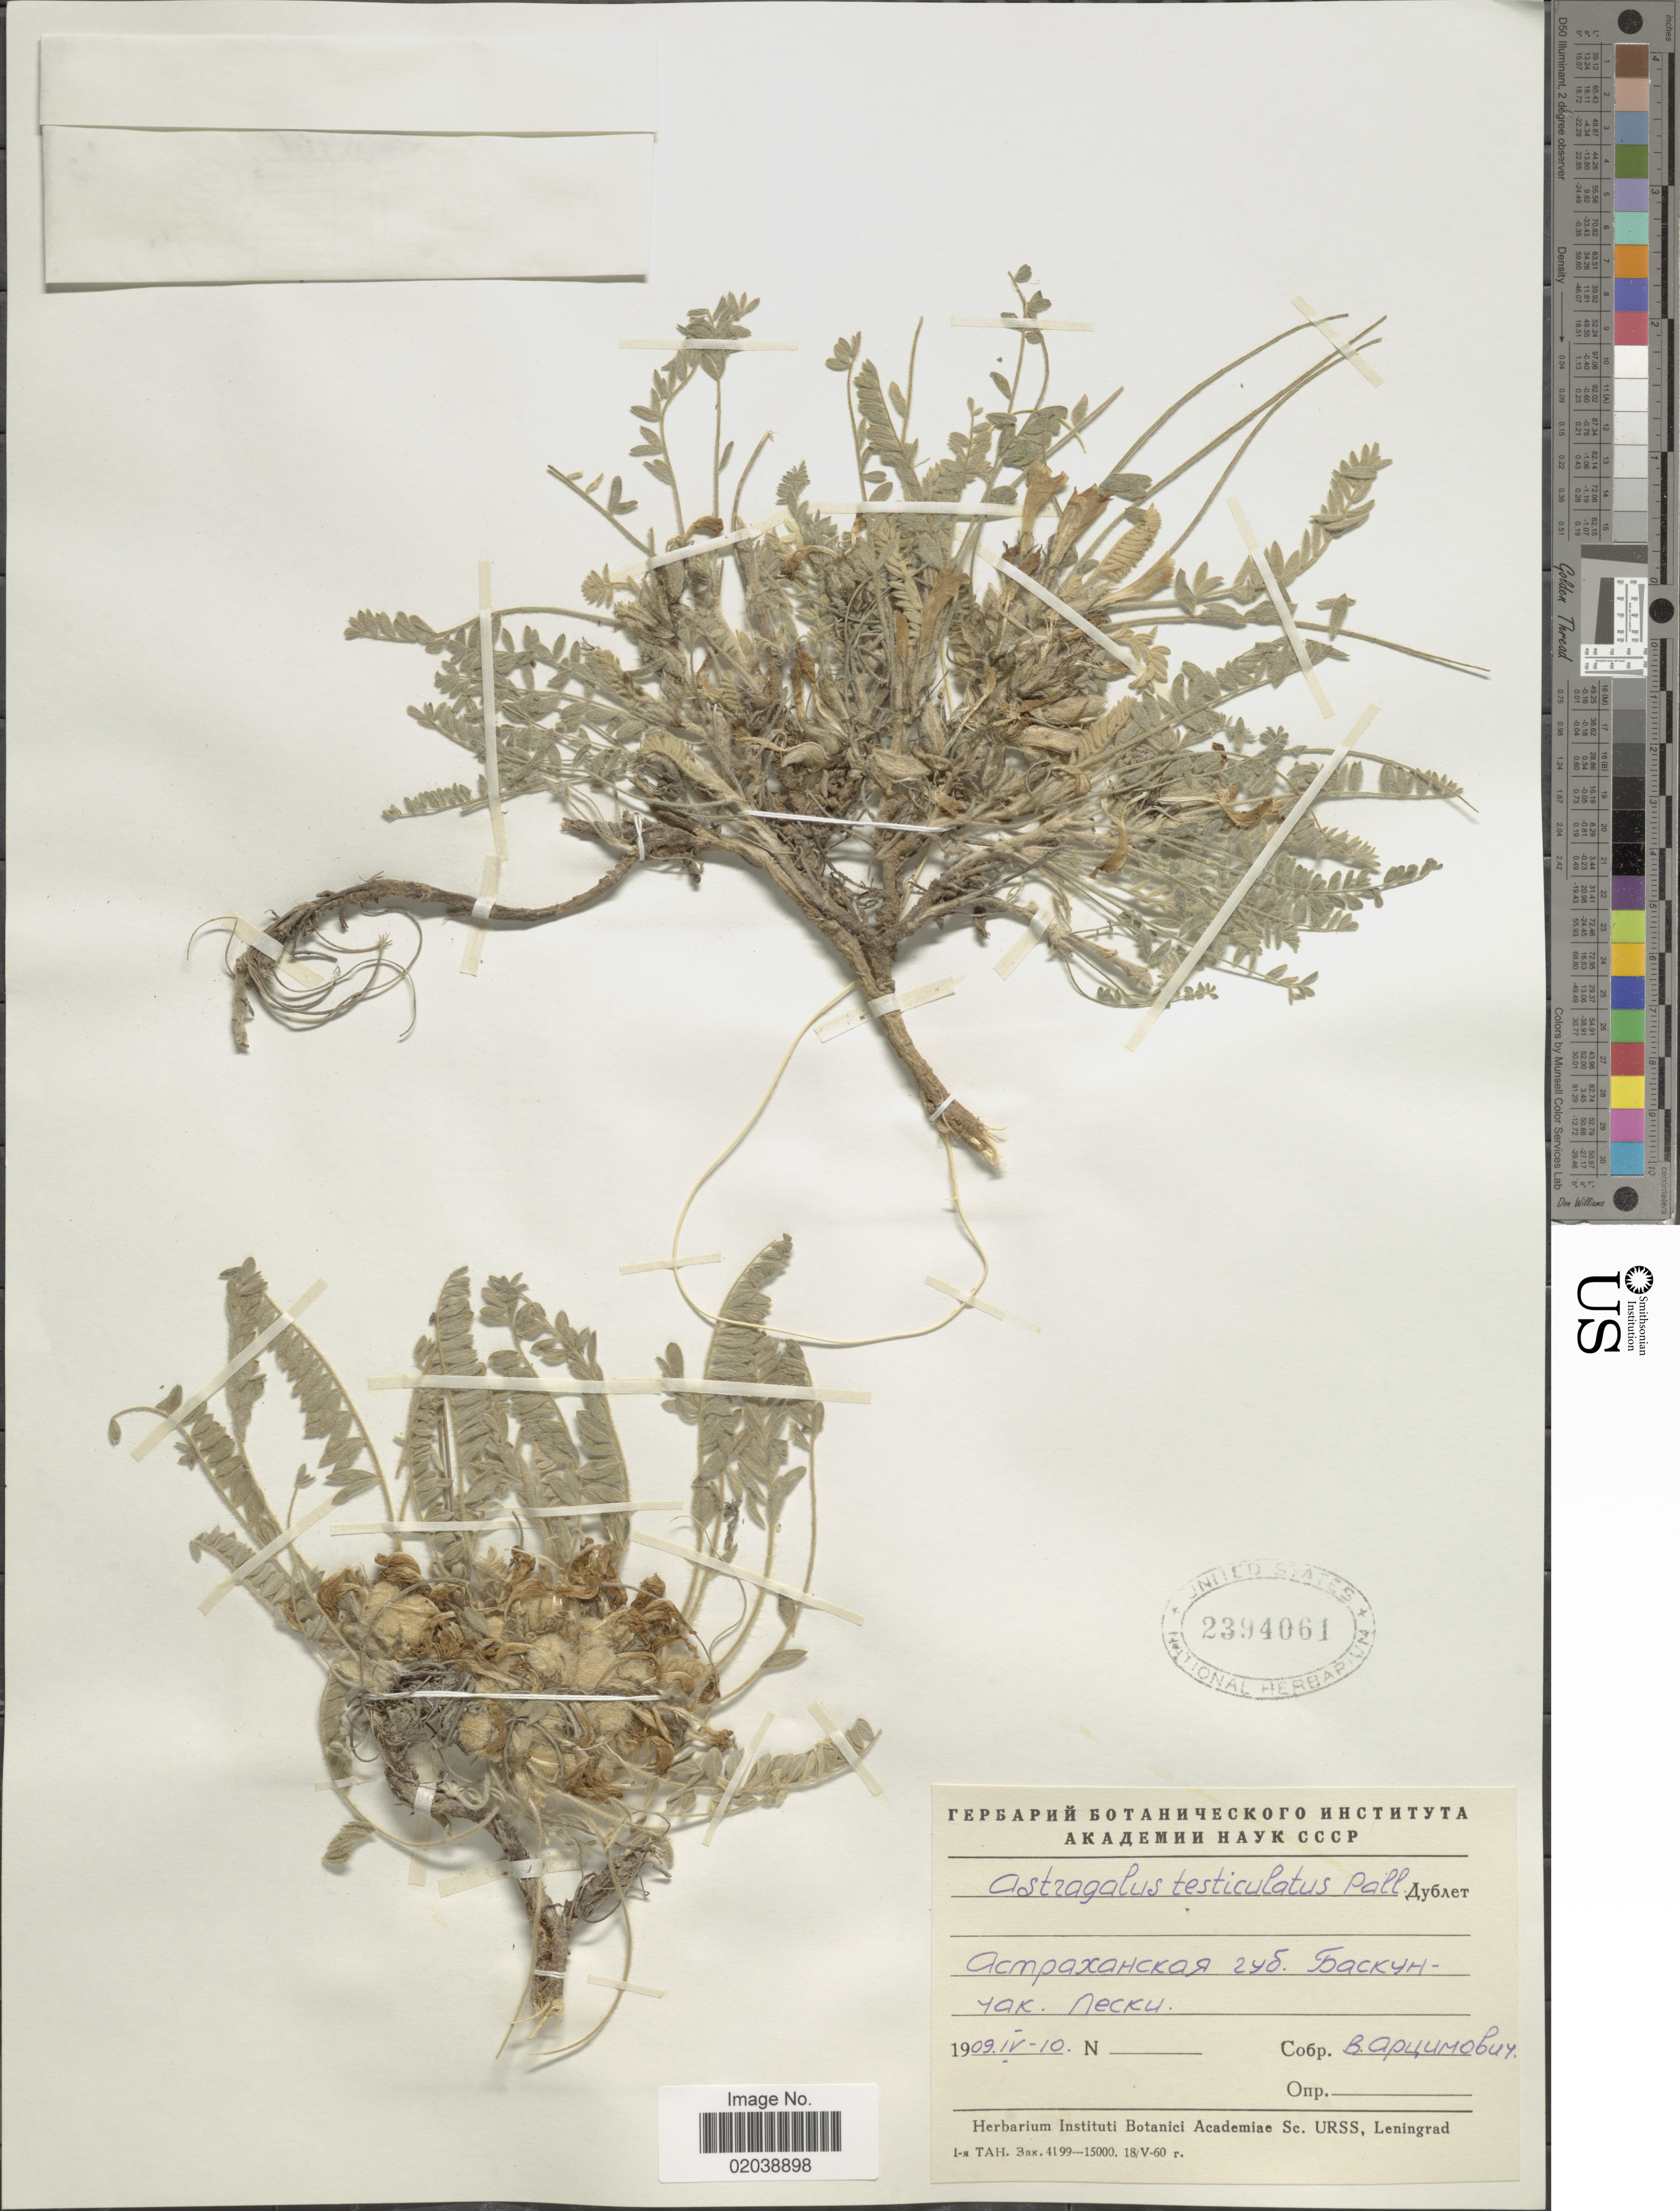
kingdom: Plantae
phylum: Tracheophyta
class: Magnoliopsida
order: Fabales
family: Fabaceae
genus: Astragalus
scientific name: Astragalus testiculatus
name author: Pall.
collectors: V. Artsumovich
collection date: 1909-04-10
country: Russian Federation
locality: Baskunchak, Astrakhan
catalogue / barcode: US 2394061